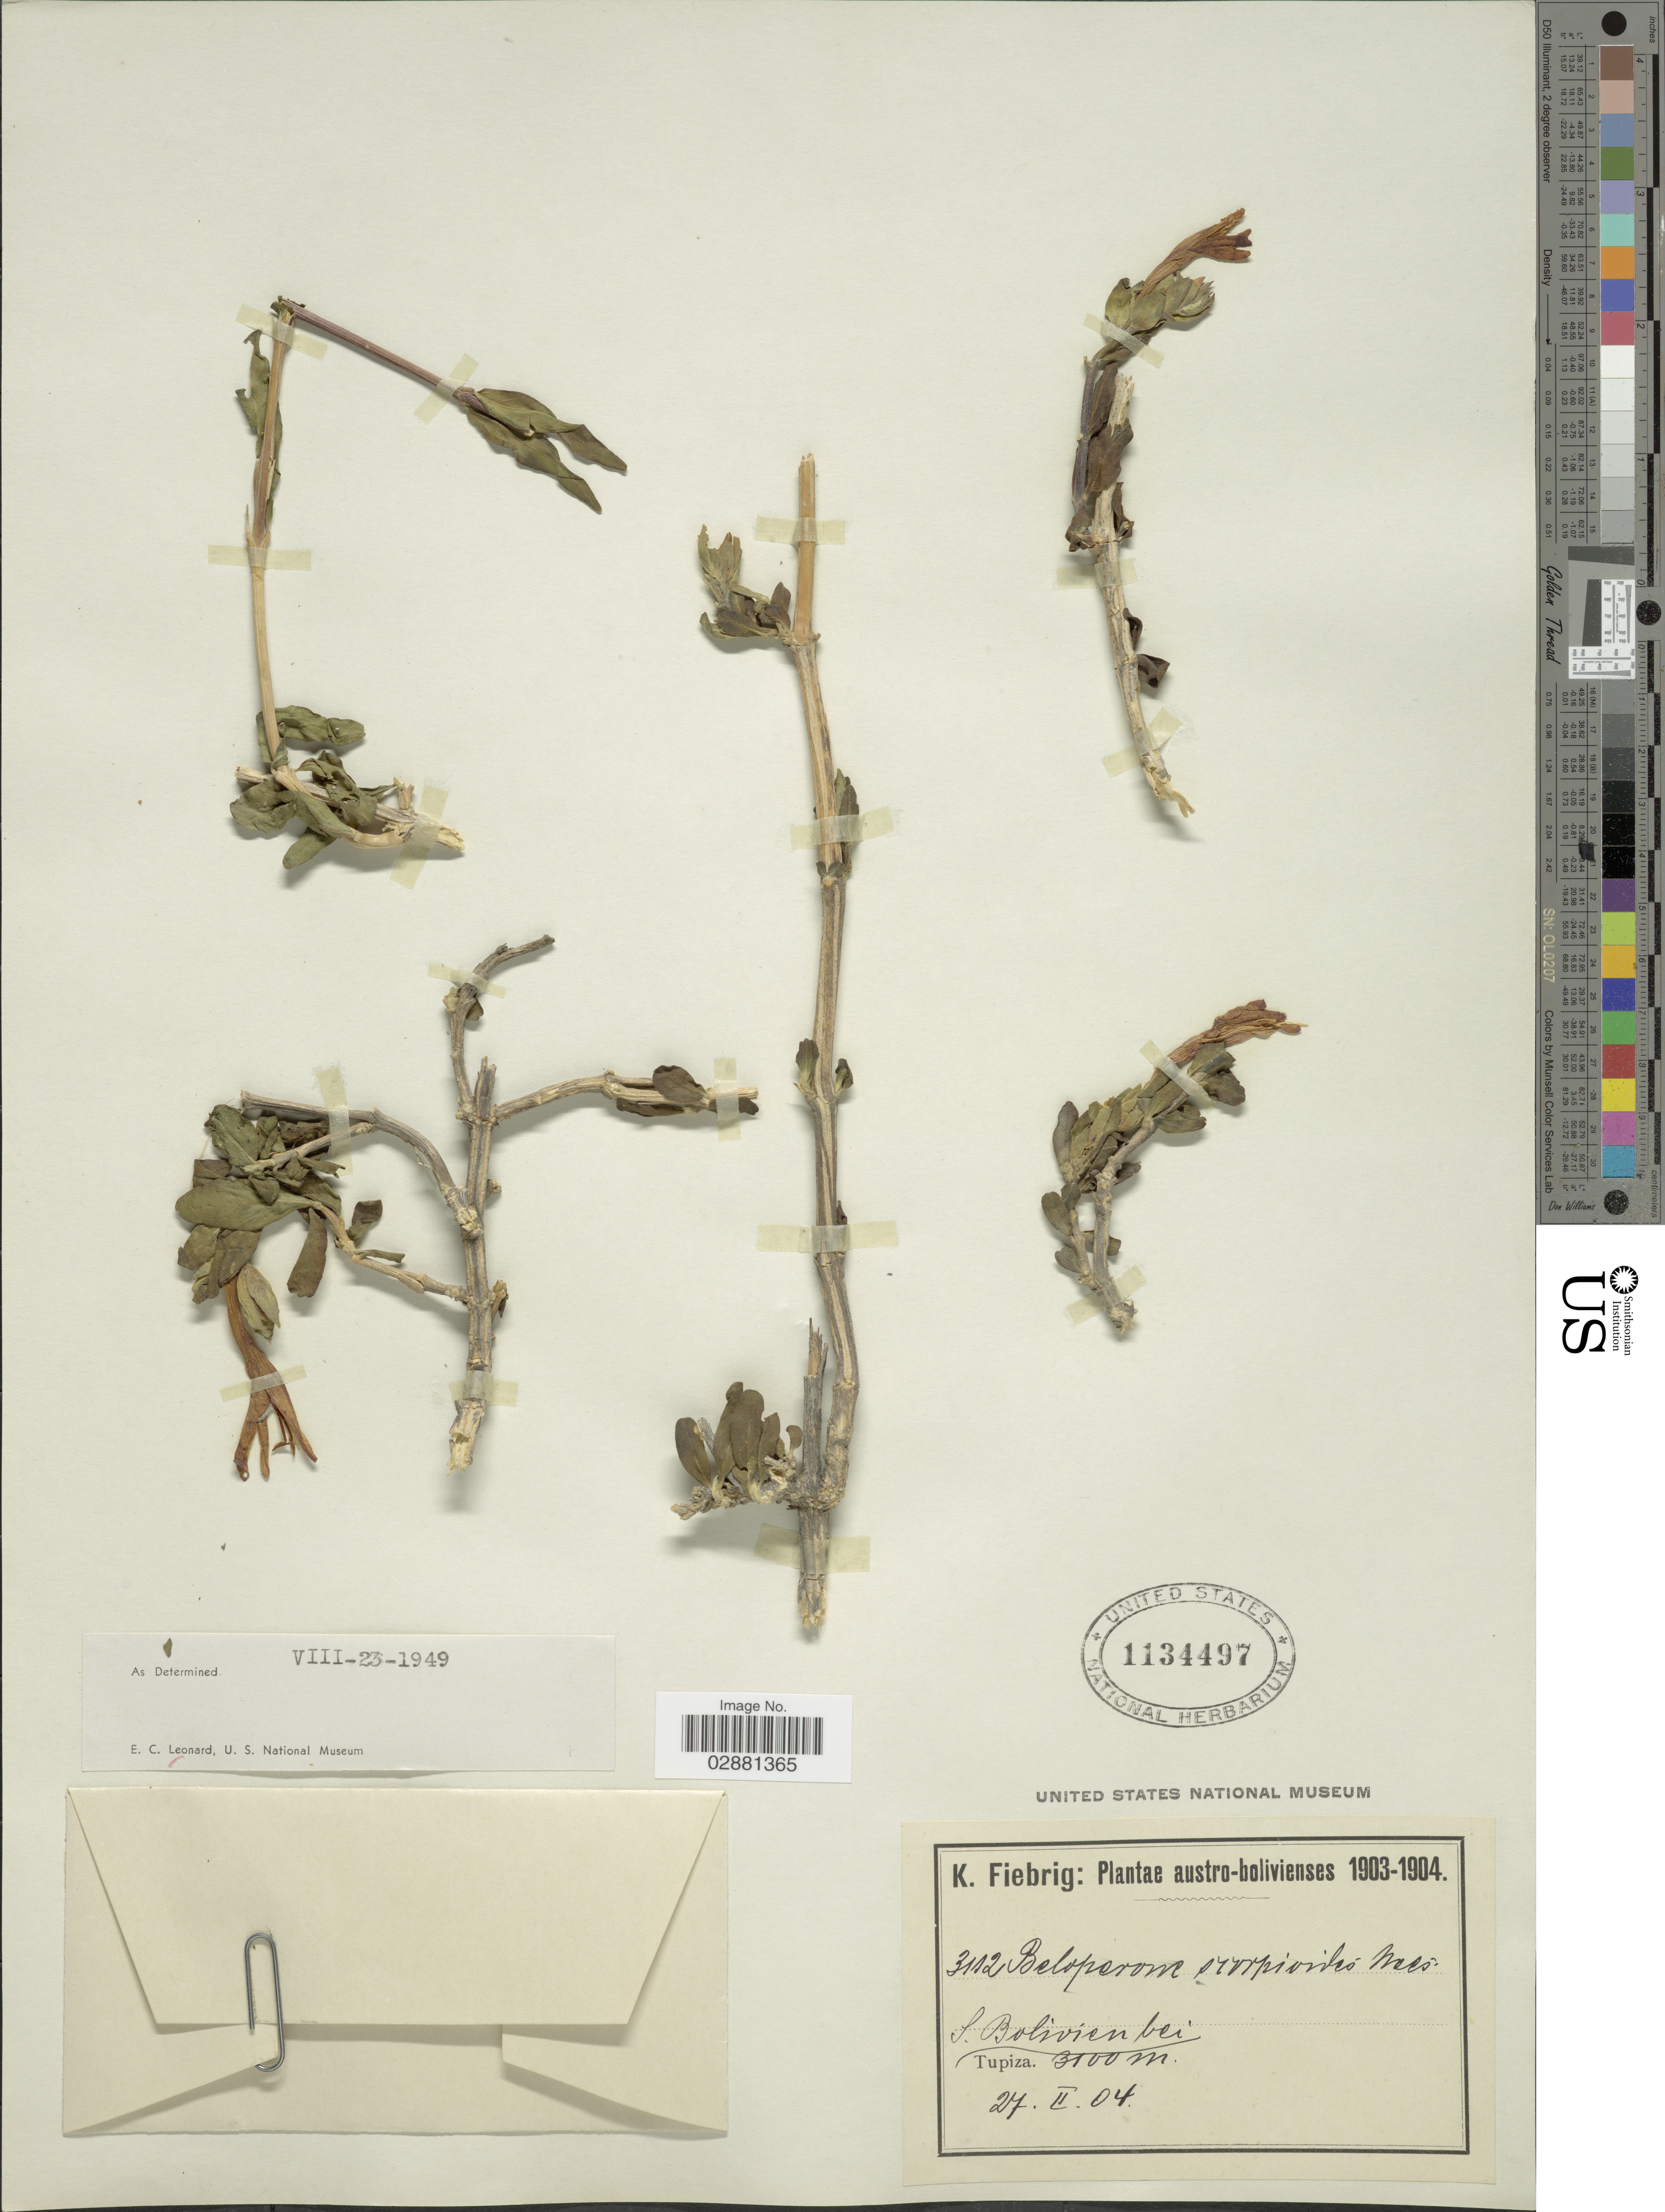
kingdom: Plantae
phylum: Tracheophyta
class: Magnoliopsida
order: Lamiales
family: Acanthaceae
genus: Justicia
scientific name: Justicia xylosteoides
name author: Griseb.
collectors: K. Fiebrig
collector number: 3112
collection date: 1904-02-27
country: Bolivia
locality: S. Bolivien bei Tupiza. Austro-bolivienses.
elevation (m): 3100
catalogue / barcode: US 1134497